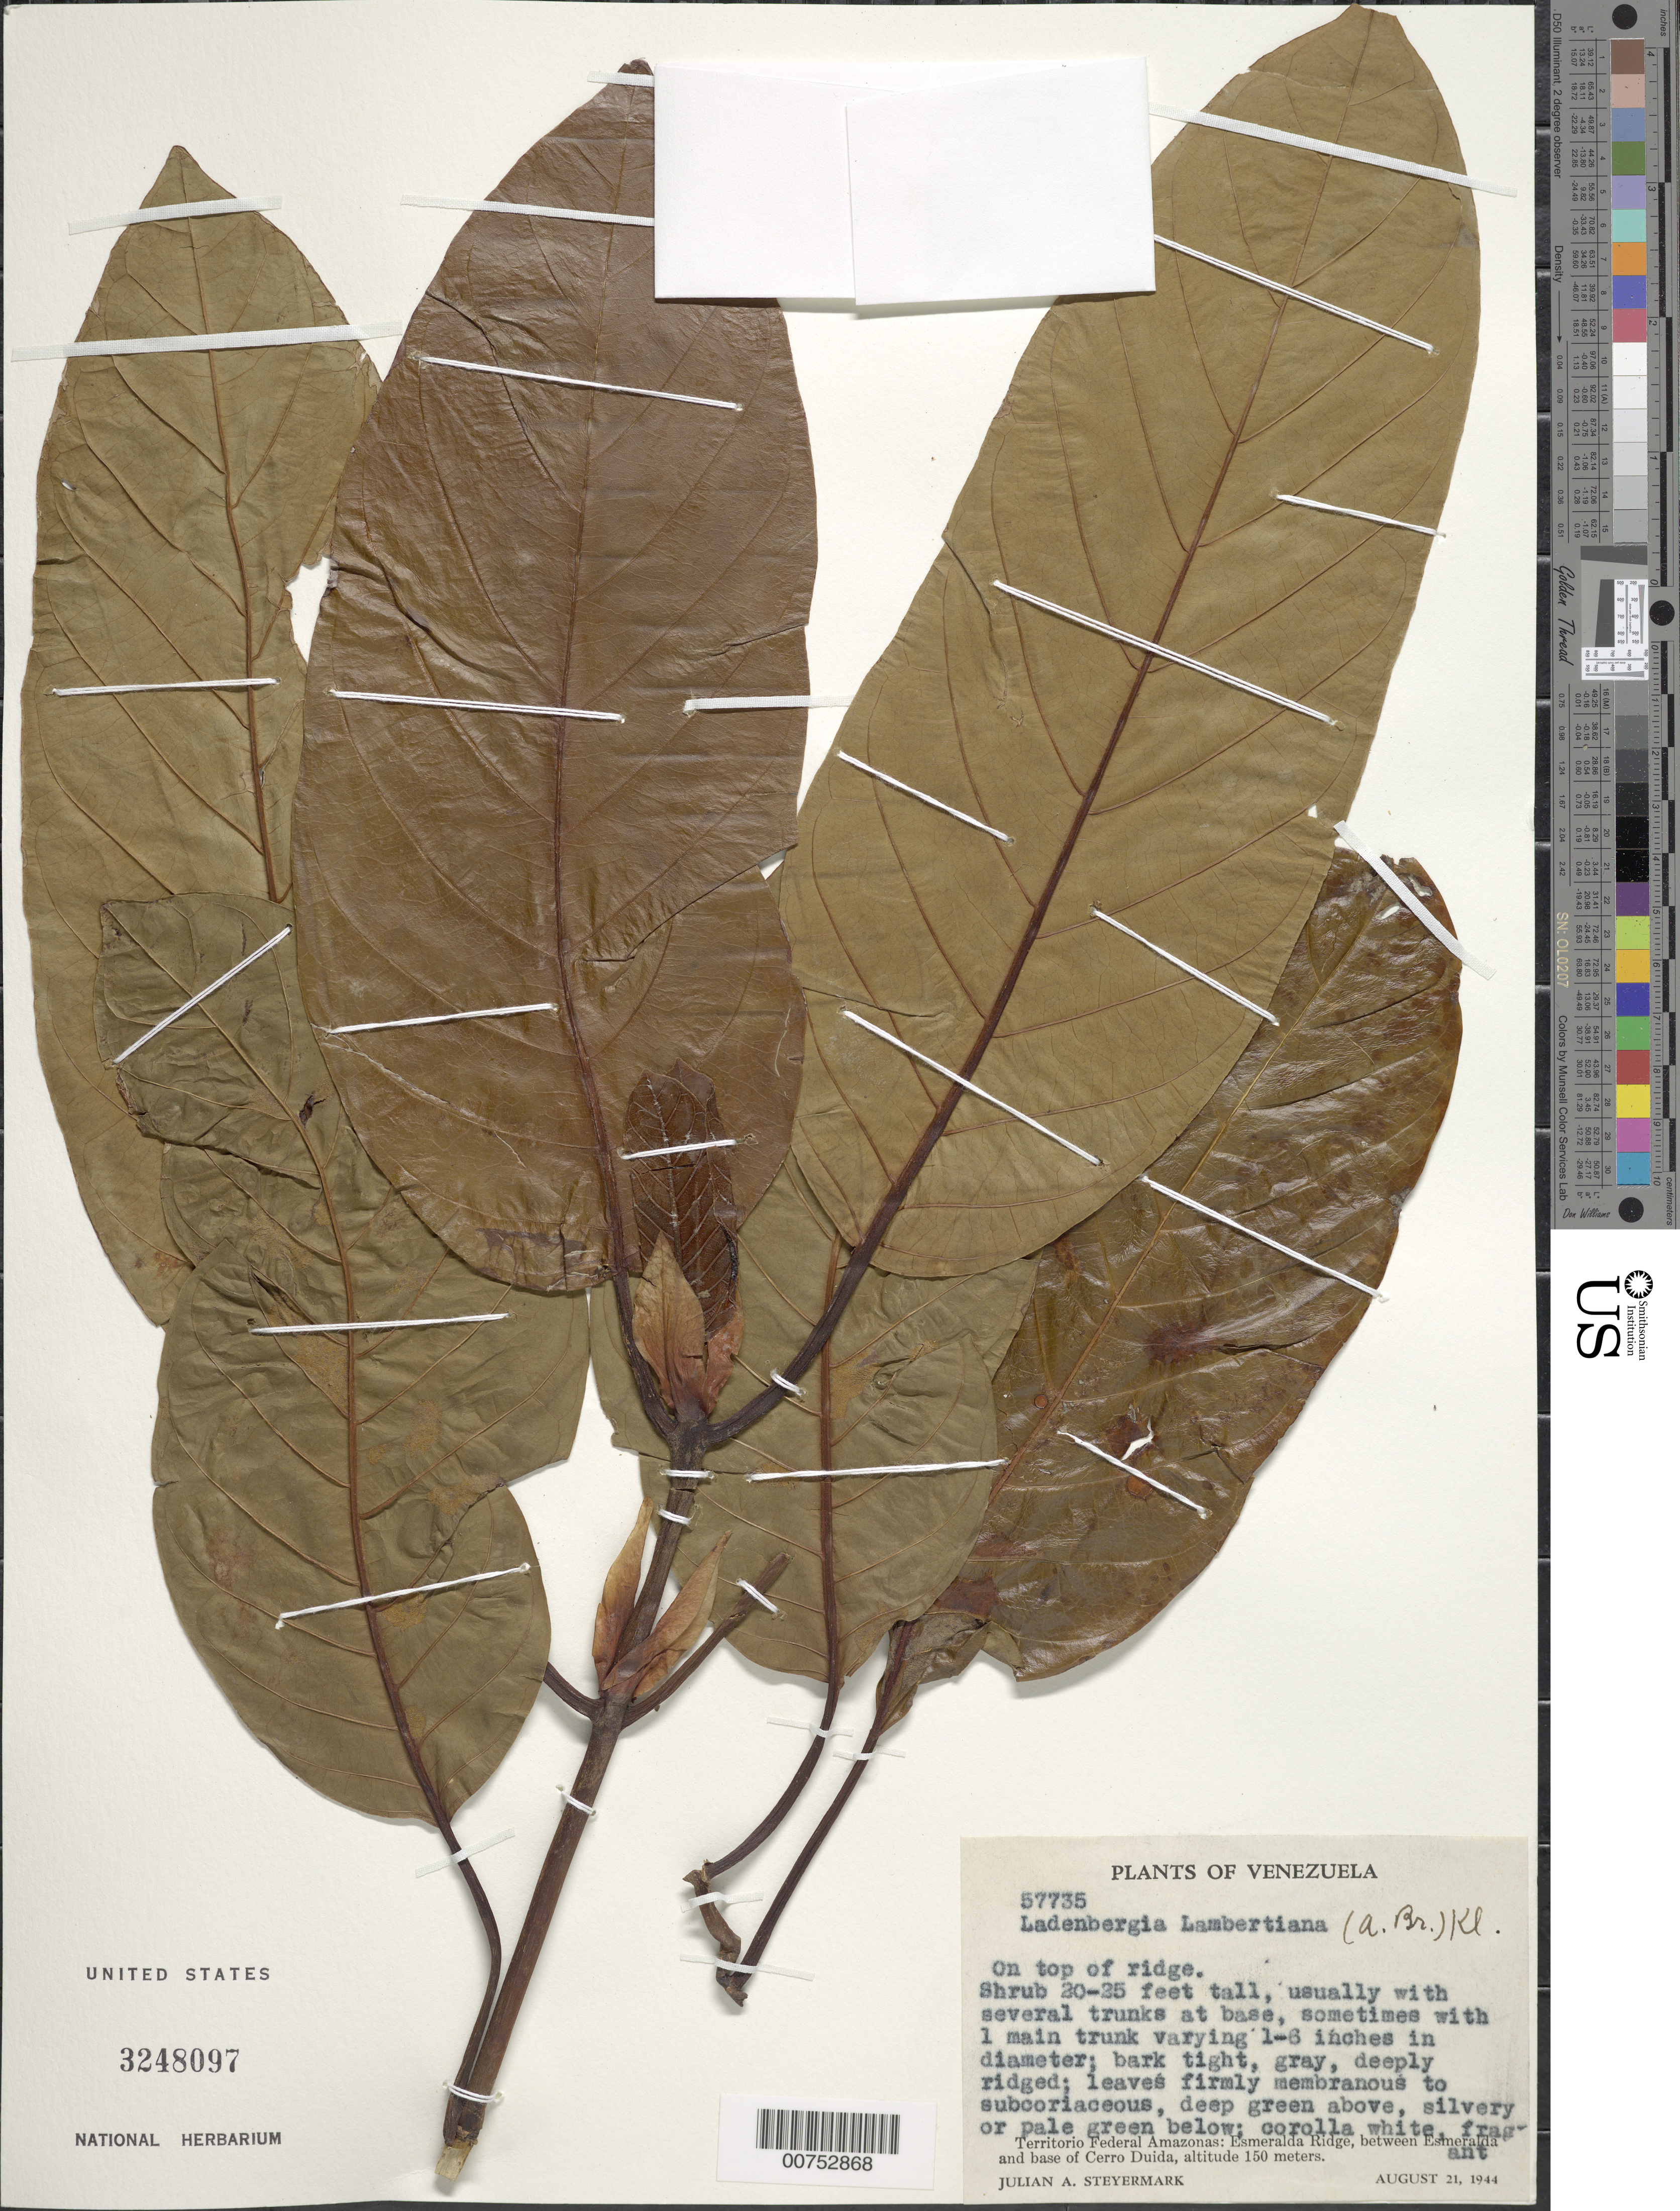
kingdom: Plantae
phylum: Tracheophyta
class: Magnoliopsida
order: Gentianales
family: Rubiaceae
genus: Ladenbergia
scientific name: Ladenbergia lambertiana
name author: (A. Braun ex Mart.) Klotzsch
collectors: J. Steyermark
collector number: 57735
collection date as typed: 21-Aug-44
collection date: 1944-08-21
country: Venezuela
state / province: Amazonas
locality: Esmeralda Ridge, between Esmeralda and base of Cerro Duida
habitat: Top of ridge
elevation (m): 150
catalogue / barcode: US 3248097